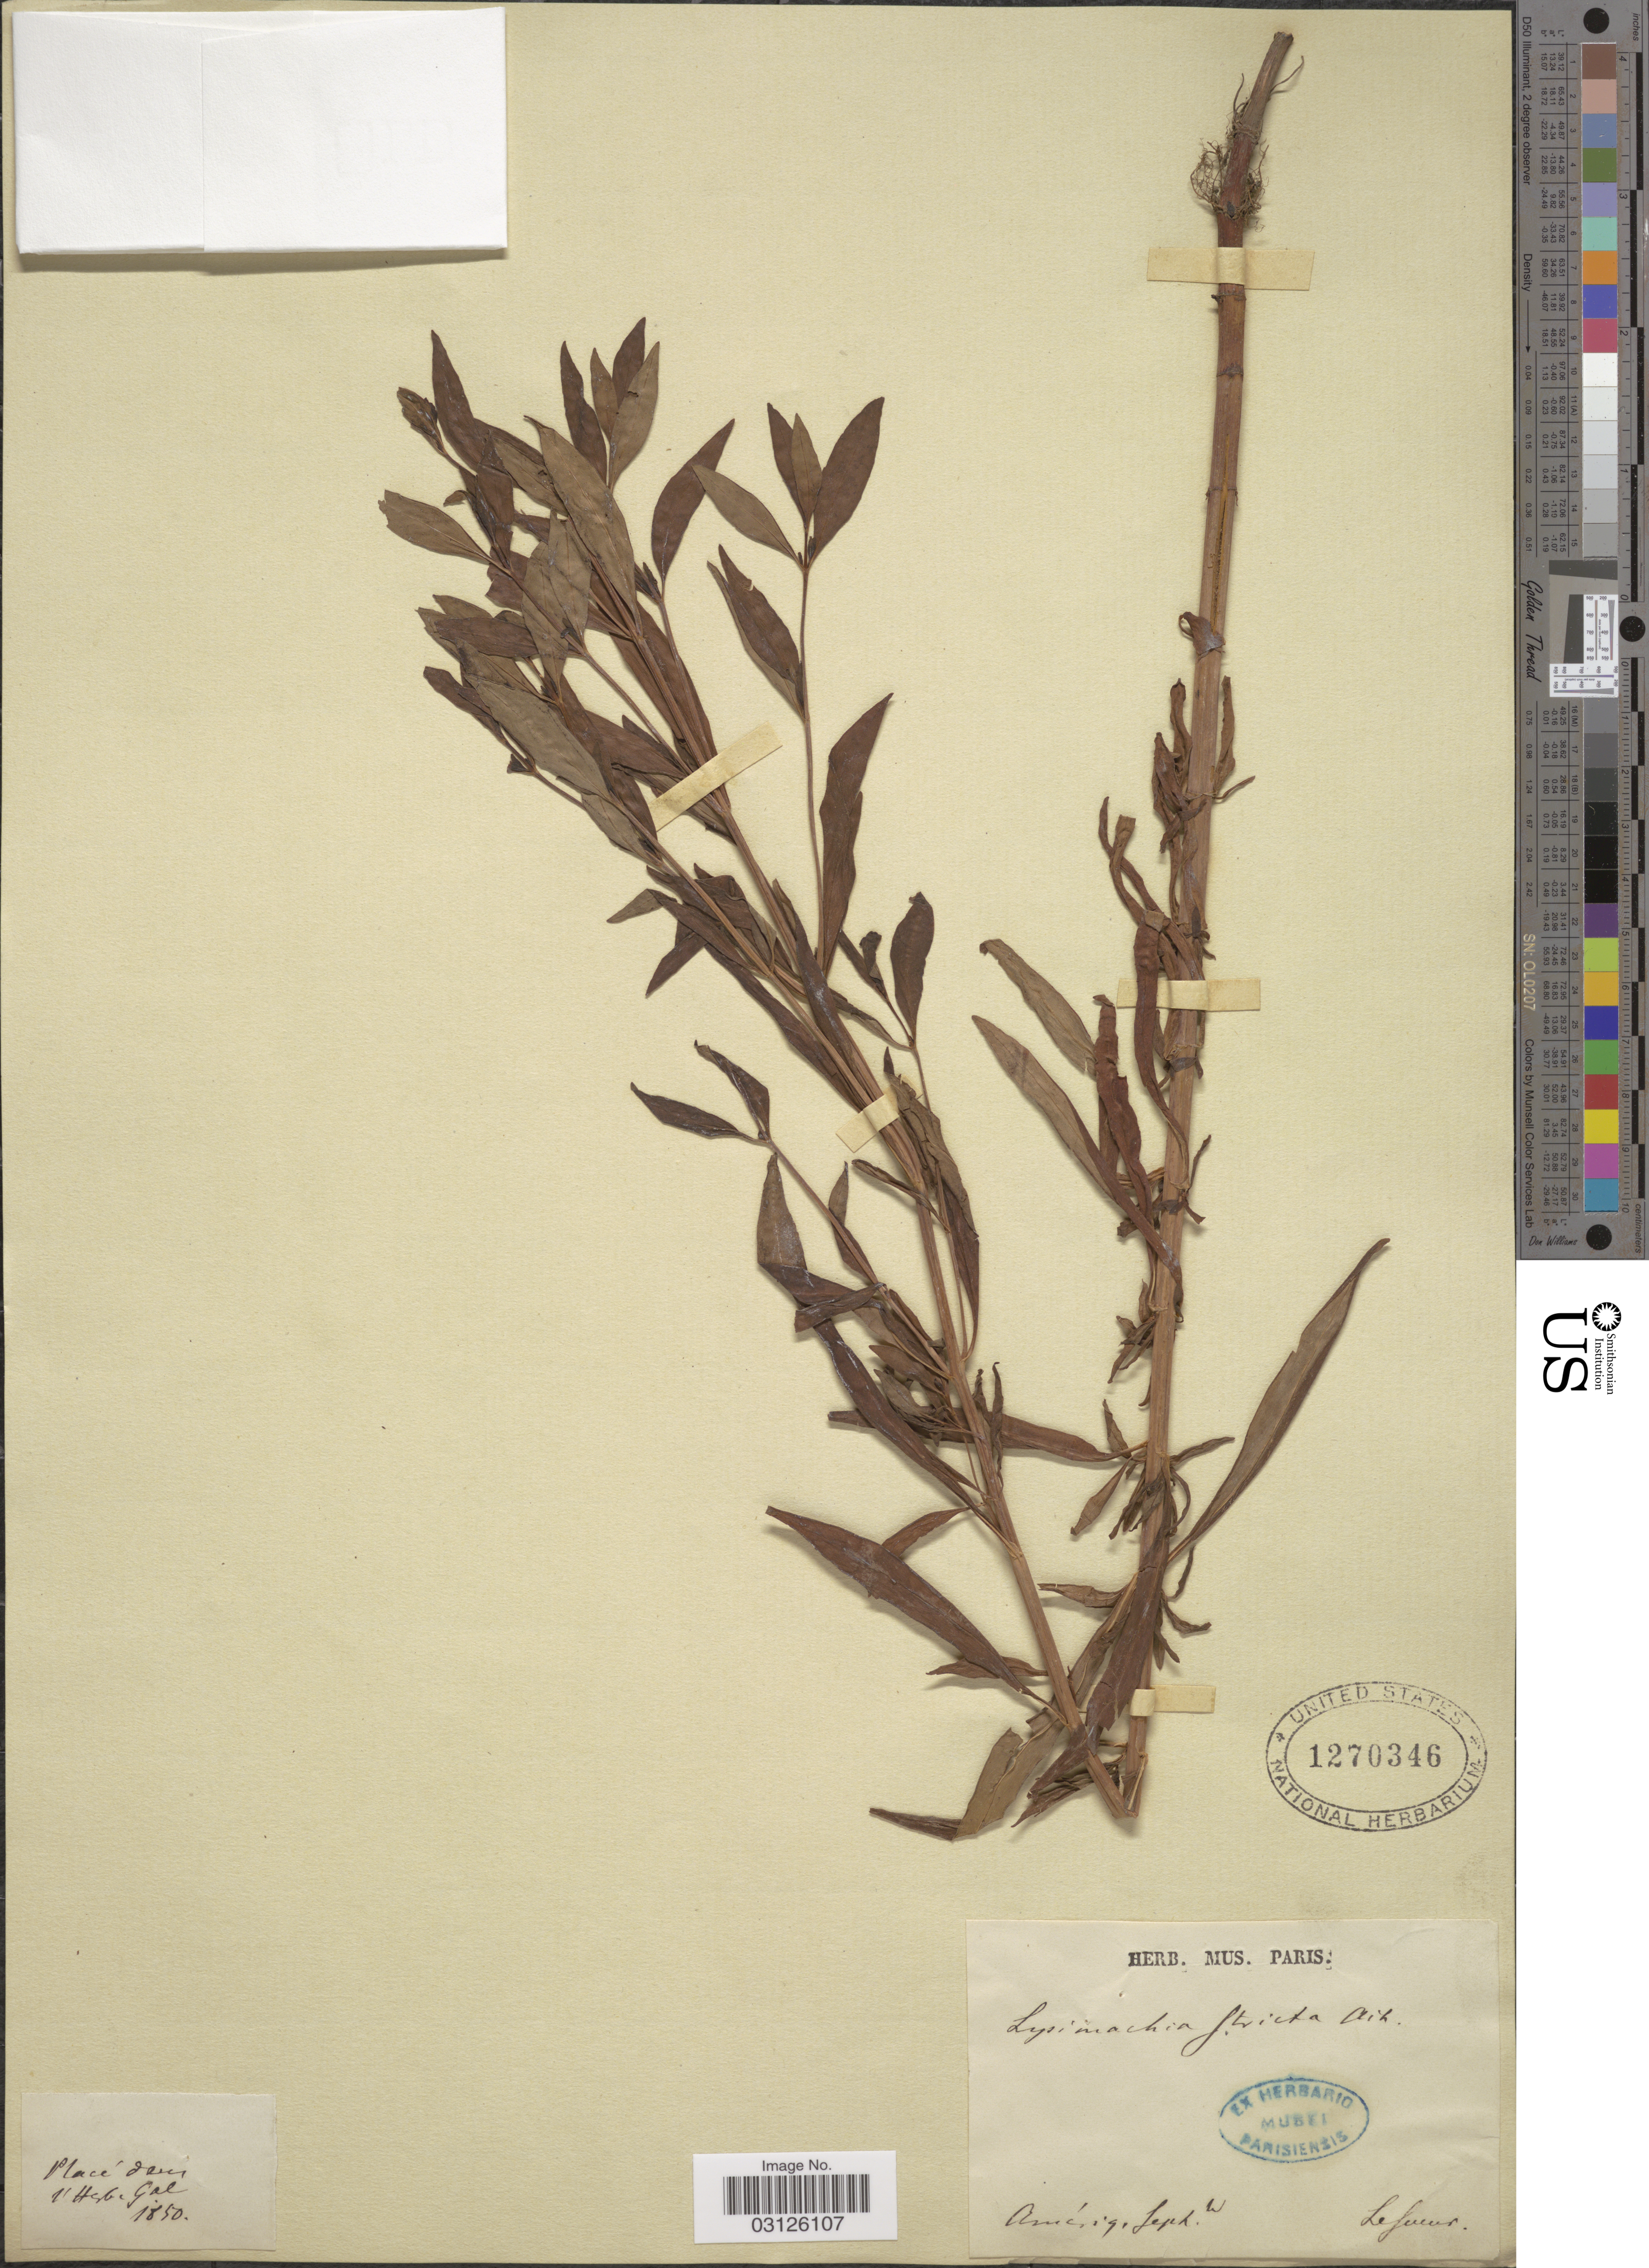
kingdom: Plantae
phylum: Tracheophyta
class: Magnoliopsida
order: Ericales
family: Primulaceae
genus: Lysimachia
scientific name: Lysimachia stricta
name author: Aiton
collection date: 1850-09-09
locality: Amic [interpreted].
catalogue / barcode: US 1270346